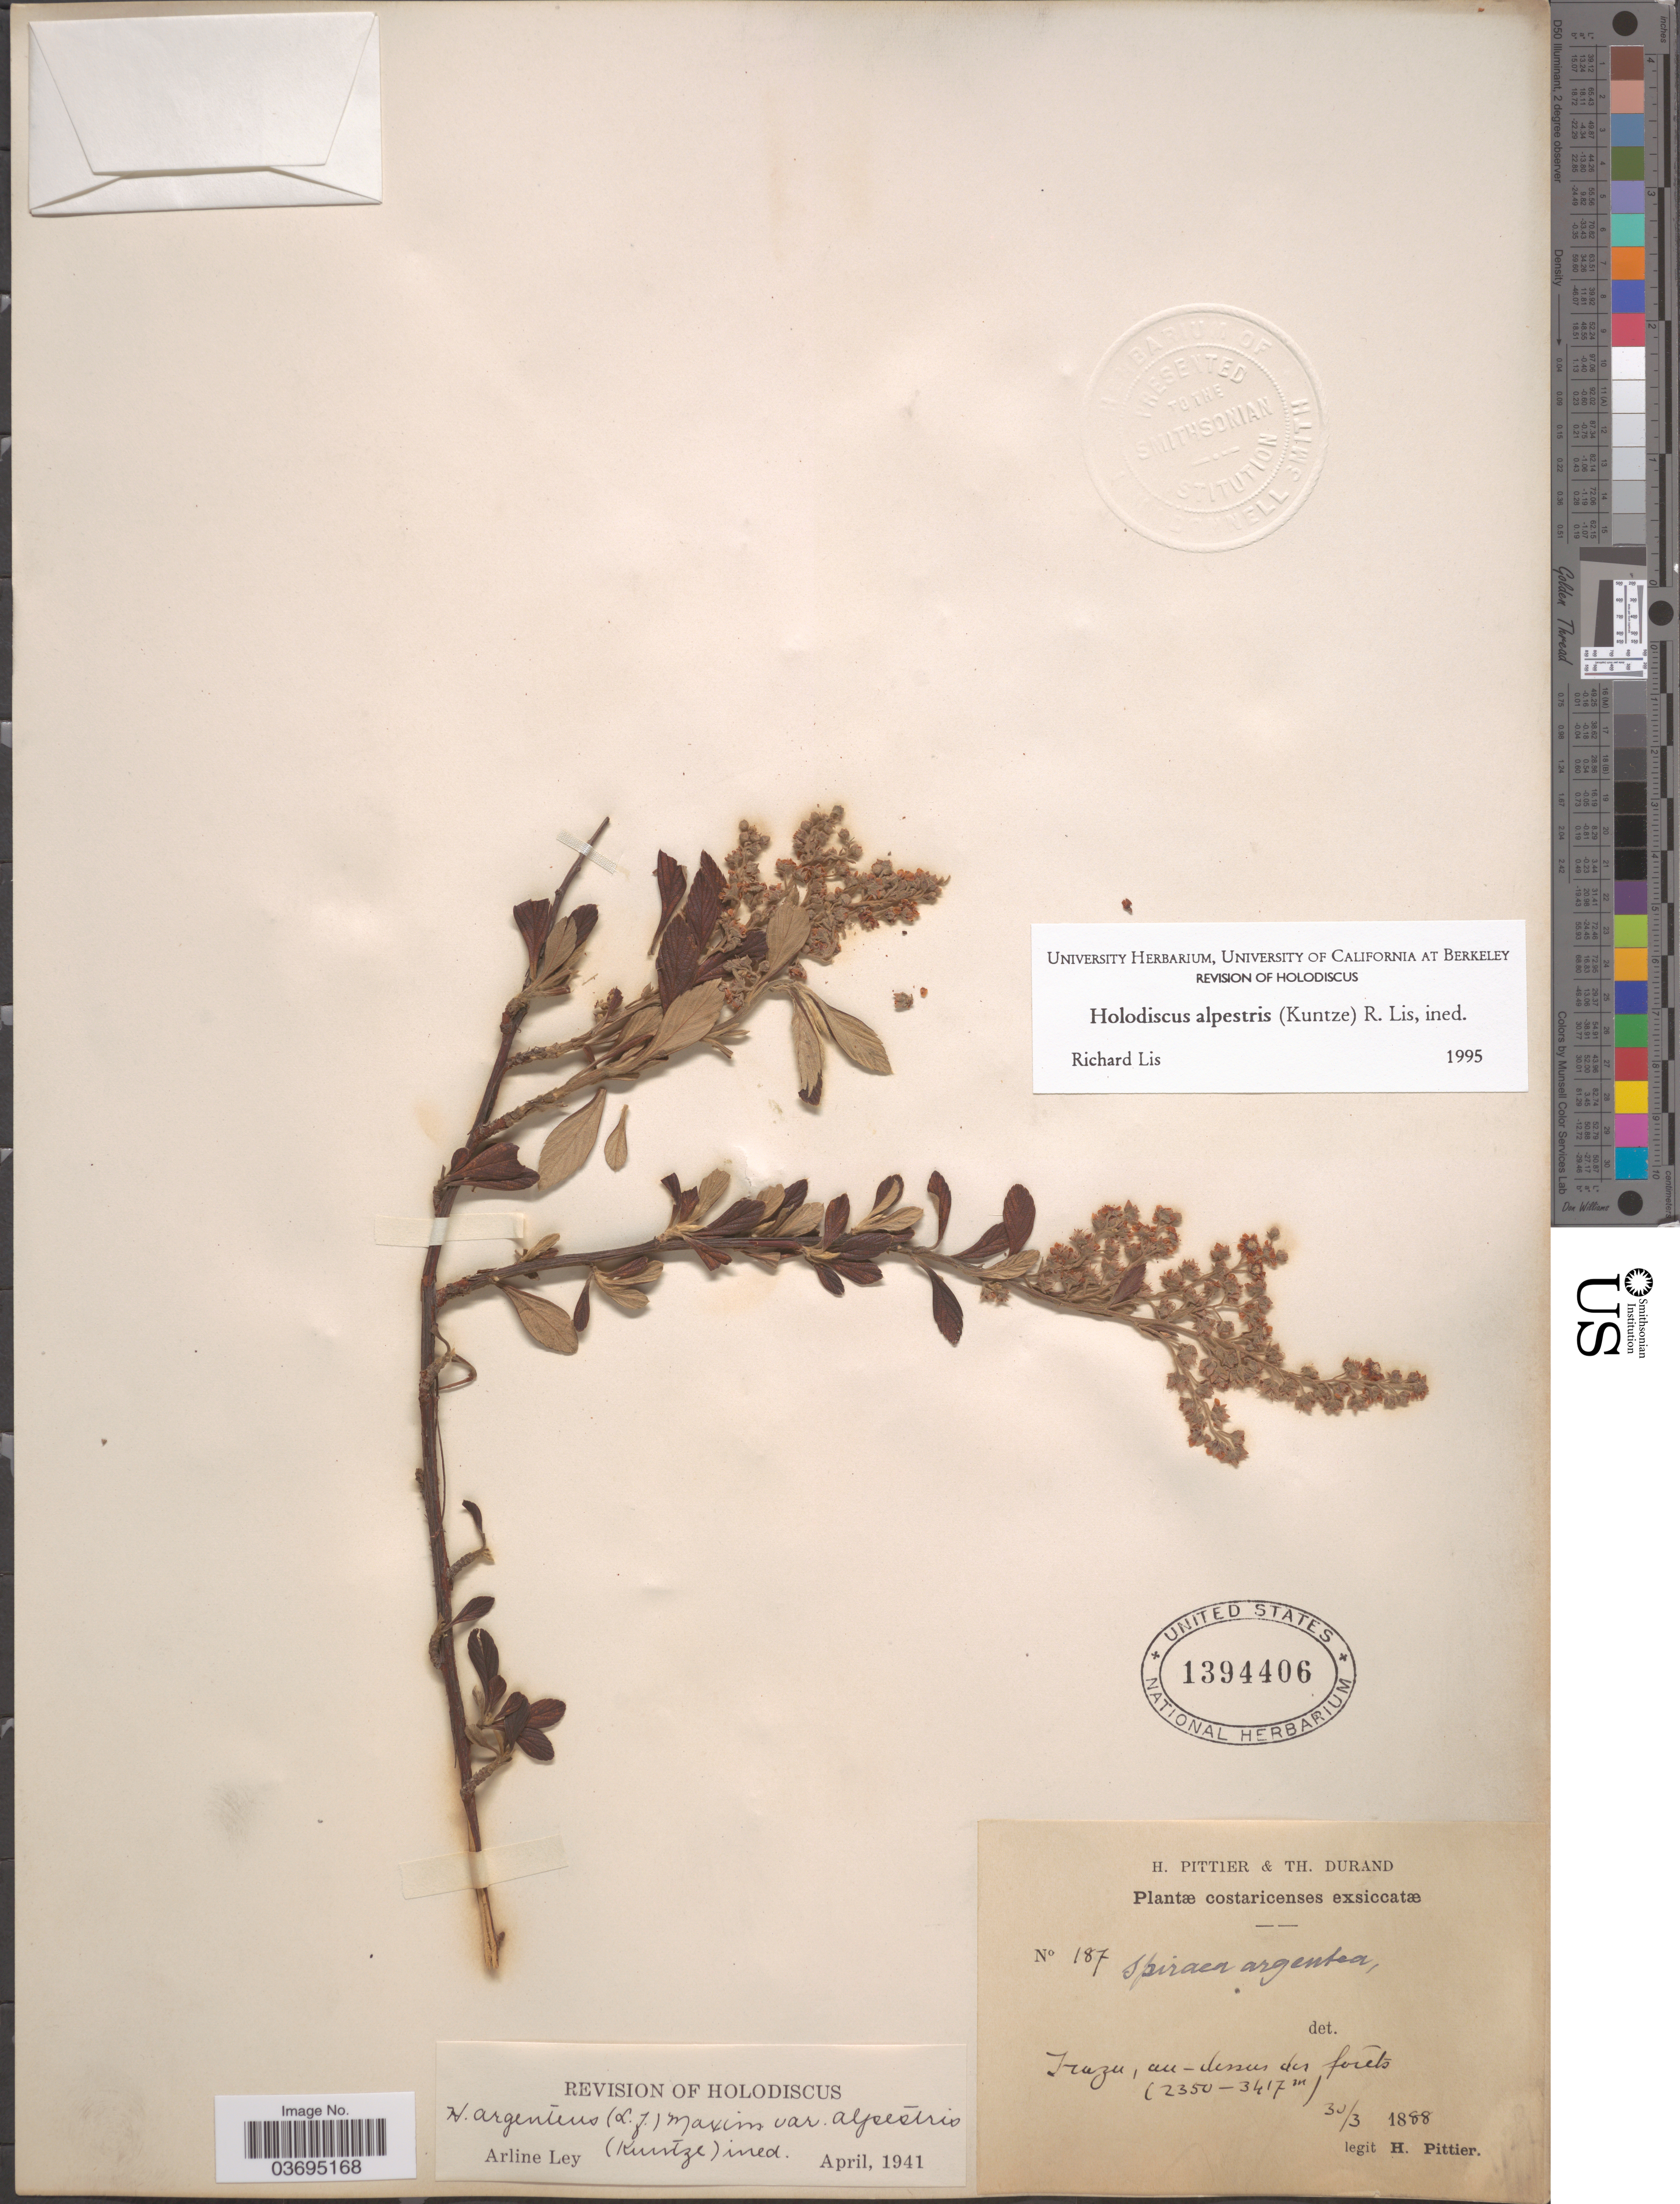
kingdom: Plantae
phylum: Tracheophyta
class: Magnoliopsida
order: Rosales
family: Rosaceae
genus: Holodiscus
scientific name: Holodiscus argenteus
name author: (L. f.) Maxim.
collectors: H. F. Pittier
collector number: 187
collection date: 1888-03-30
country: Costa Rica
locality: Irazu, au-dessus des forêts.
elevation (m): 2350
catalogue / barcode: US 1394406